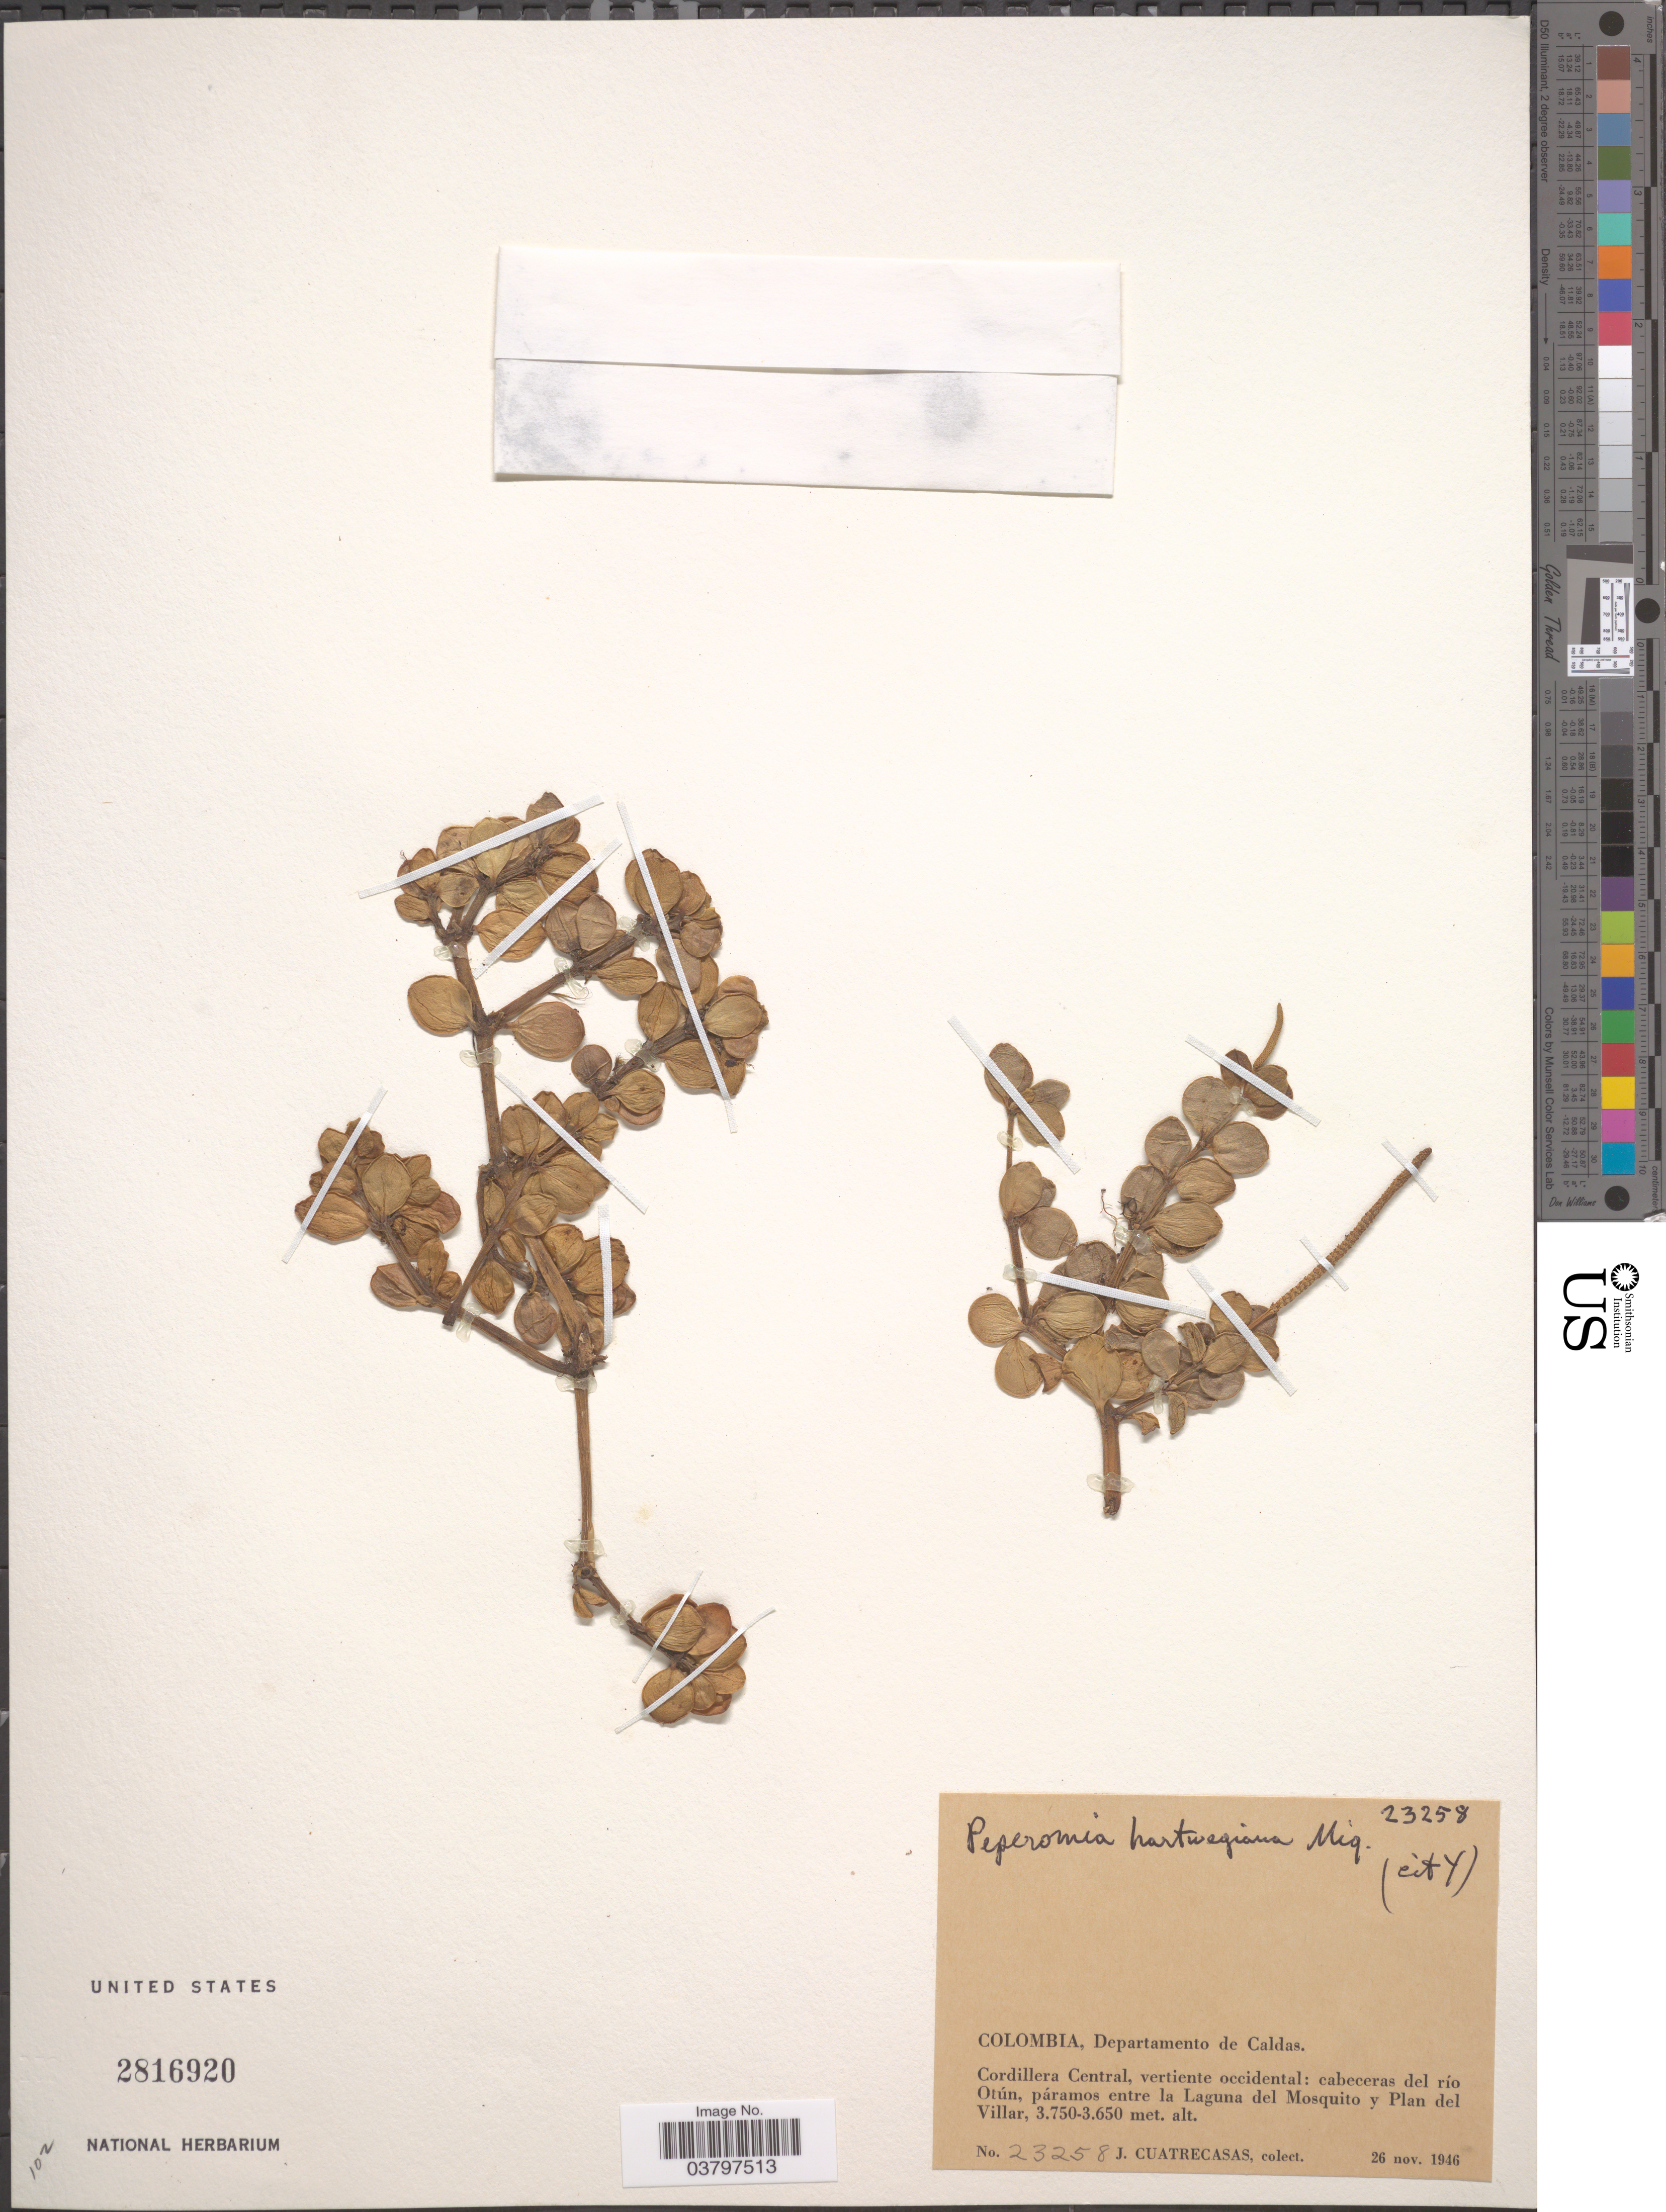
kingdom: Plantae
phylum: Tracheophyta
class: Magnoliopsida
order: Piperales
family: Piperaceae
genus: Peperomia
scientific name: Peperomia hartwegiana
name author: Miq.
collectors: J. Cuatrecasas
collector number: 23258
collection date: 1946-11-26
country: Colombia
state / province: Caldas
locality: Departamento de Caldas. Cordillera Central, vertiente occidental: cabeceras del río Otún, páramos entre la Laguna del Mosquito y Plan del Villar.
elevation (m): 3650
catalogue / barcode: US 2816920